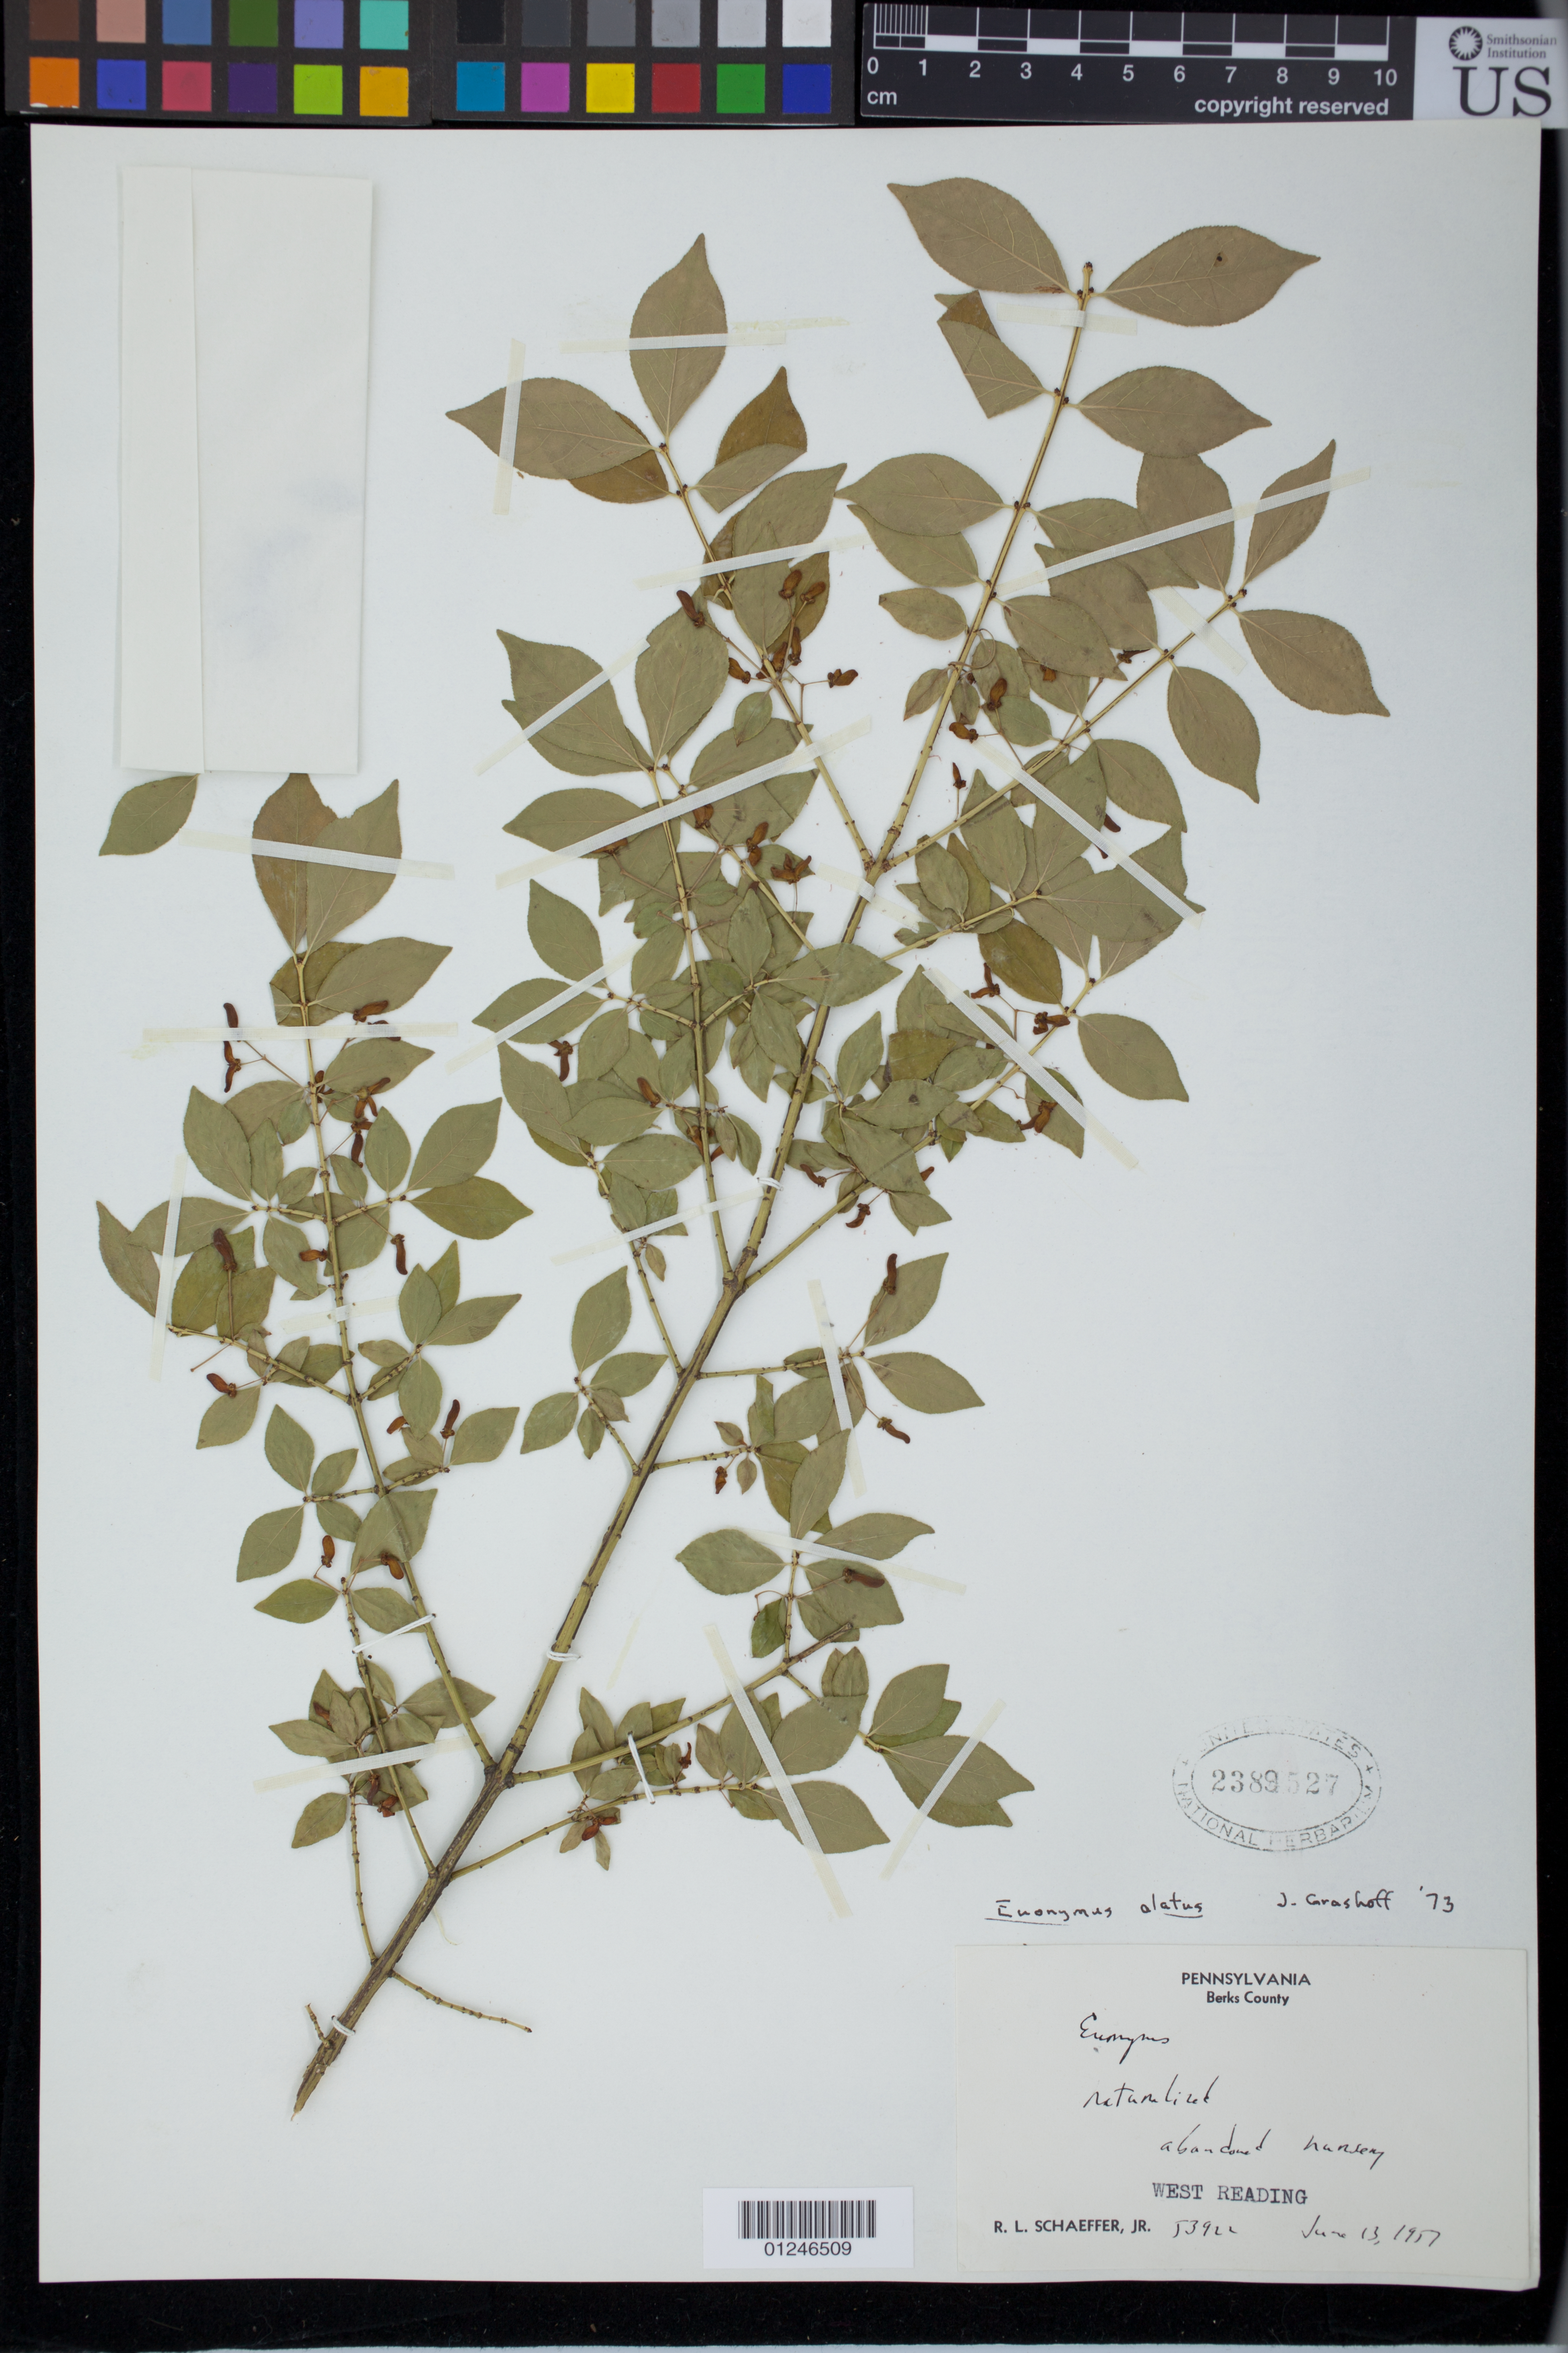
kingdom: Plantae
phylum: Tracheophyta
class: Magnoliopsida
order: Celastrales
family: Celastraceae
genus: Euonymus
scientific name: Euonymus alatus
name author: (Thunb.) Siebold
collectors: R. L. Schaeffer Jr.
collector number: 53922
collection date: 1957-06-13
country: United States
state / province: Pennsylvania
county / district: Berks County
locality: West Reading, abandoned nursery,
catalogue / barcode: US 2389527